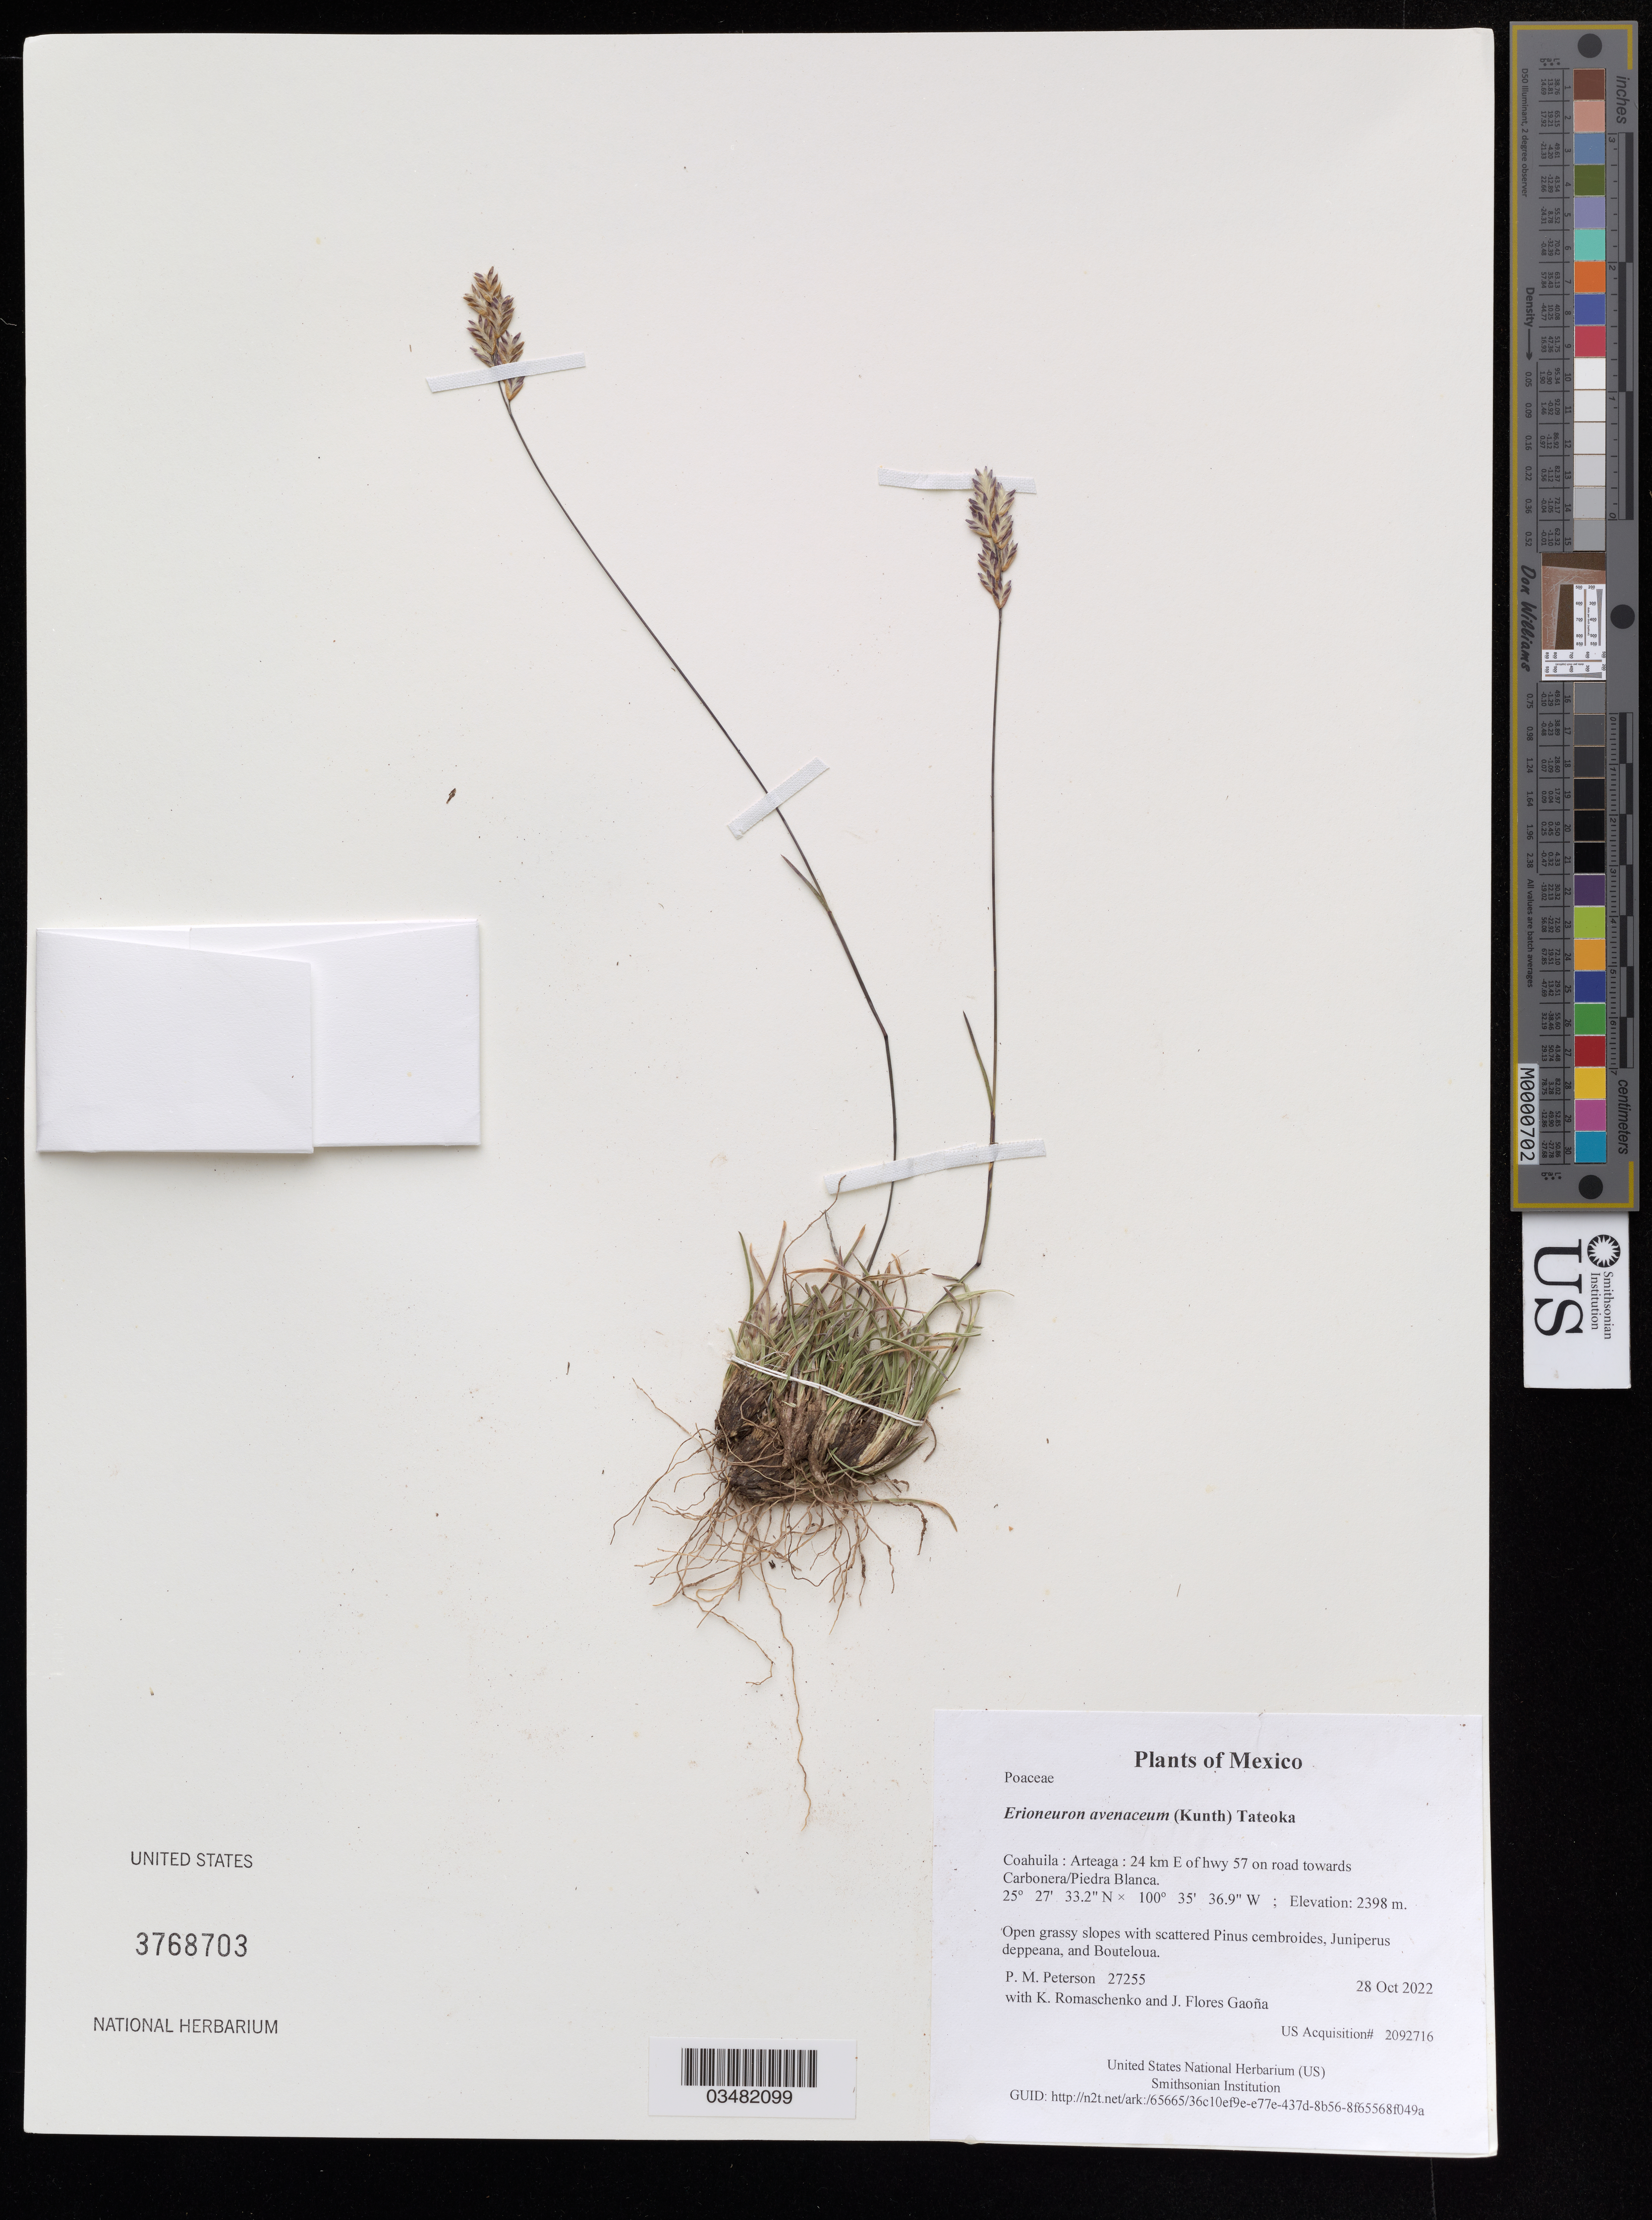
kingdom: Plantae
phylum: Tracheophyta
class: Liliopsida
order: Poales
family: Poaceae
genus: Erioneuron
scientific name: Erioneuron avenaceum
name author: (Kunth) Tateoka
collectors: P. M. Peterson, K. Romaschenko & J. Flores Gaoña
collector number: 27255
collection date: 2022-10-28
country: México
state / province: Coahuila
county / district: Arteaga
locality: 24 km E of hwy 57 on road towards Carbonera/Piedra Blanca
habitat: Open grassy slopes with scattered Pinus cembroides, Juniperus deppeana, and Bouteloua.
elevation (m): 2398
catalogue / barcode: US 3768703